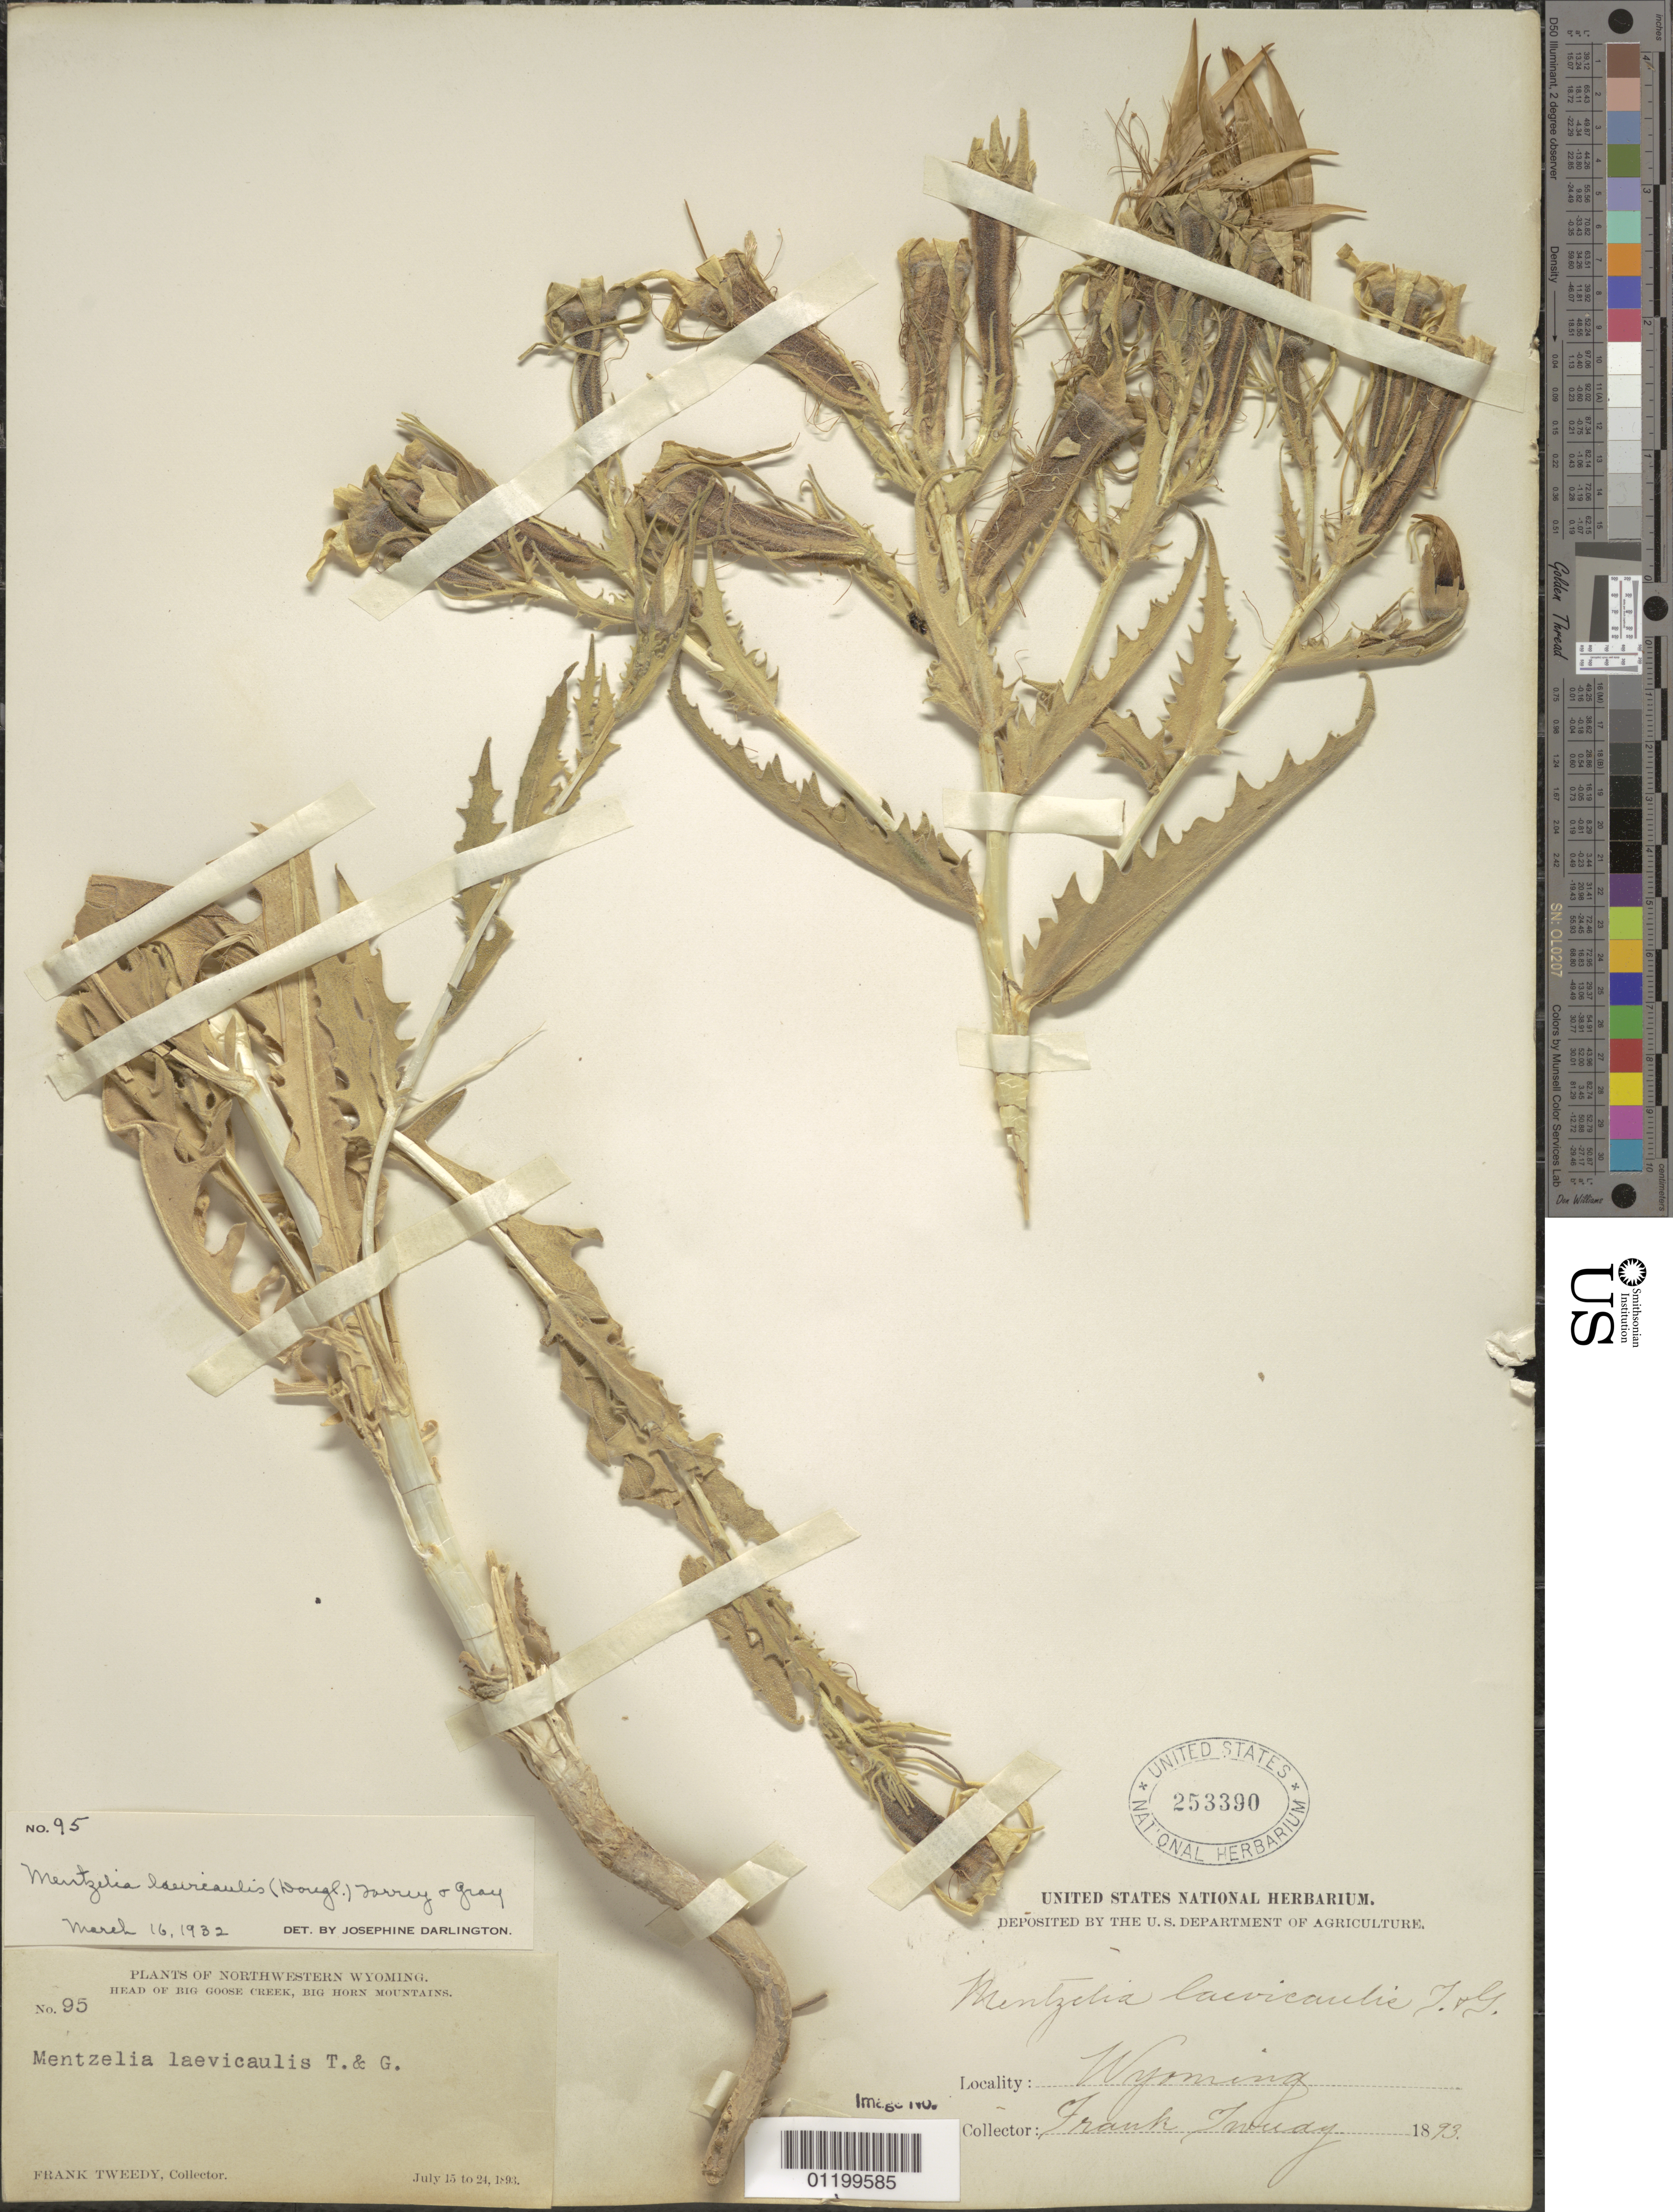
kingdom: Plantae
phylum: Tracheophyta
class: Magnoliopsida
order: Cornales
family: Loasaceae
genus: Mentzelia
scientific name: Mentzelia laevicaulis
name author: (Douglas ex Hook.) Torr. & A. Gray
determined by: Darlington, J.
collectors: F. Tweedy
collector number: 95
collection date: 1893-07-15/1893-07-24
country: United States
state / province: Wyoming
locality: Head of Big Goose Creek, Big Horn Mountains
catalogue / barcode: US 253390